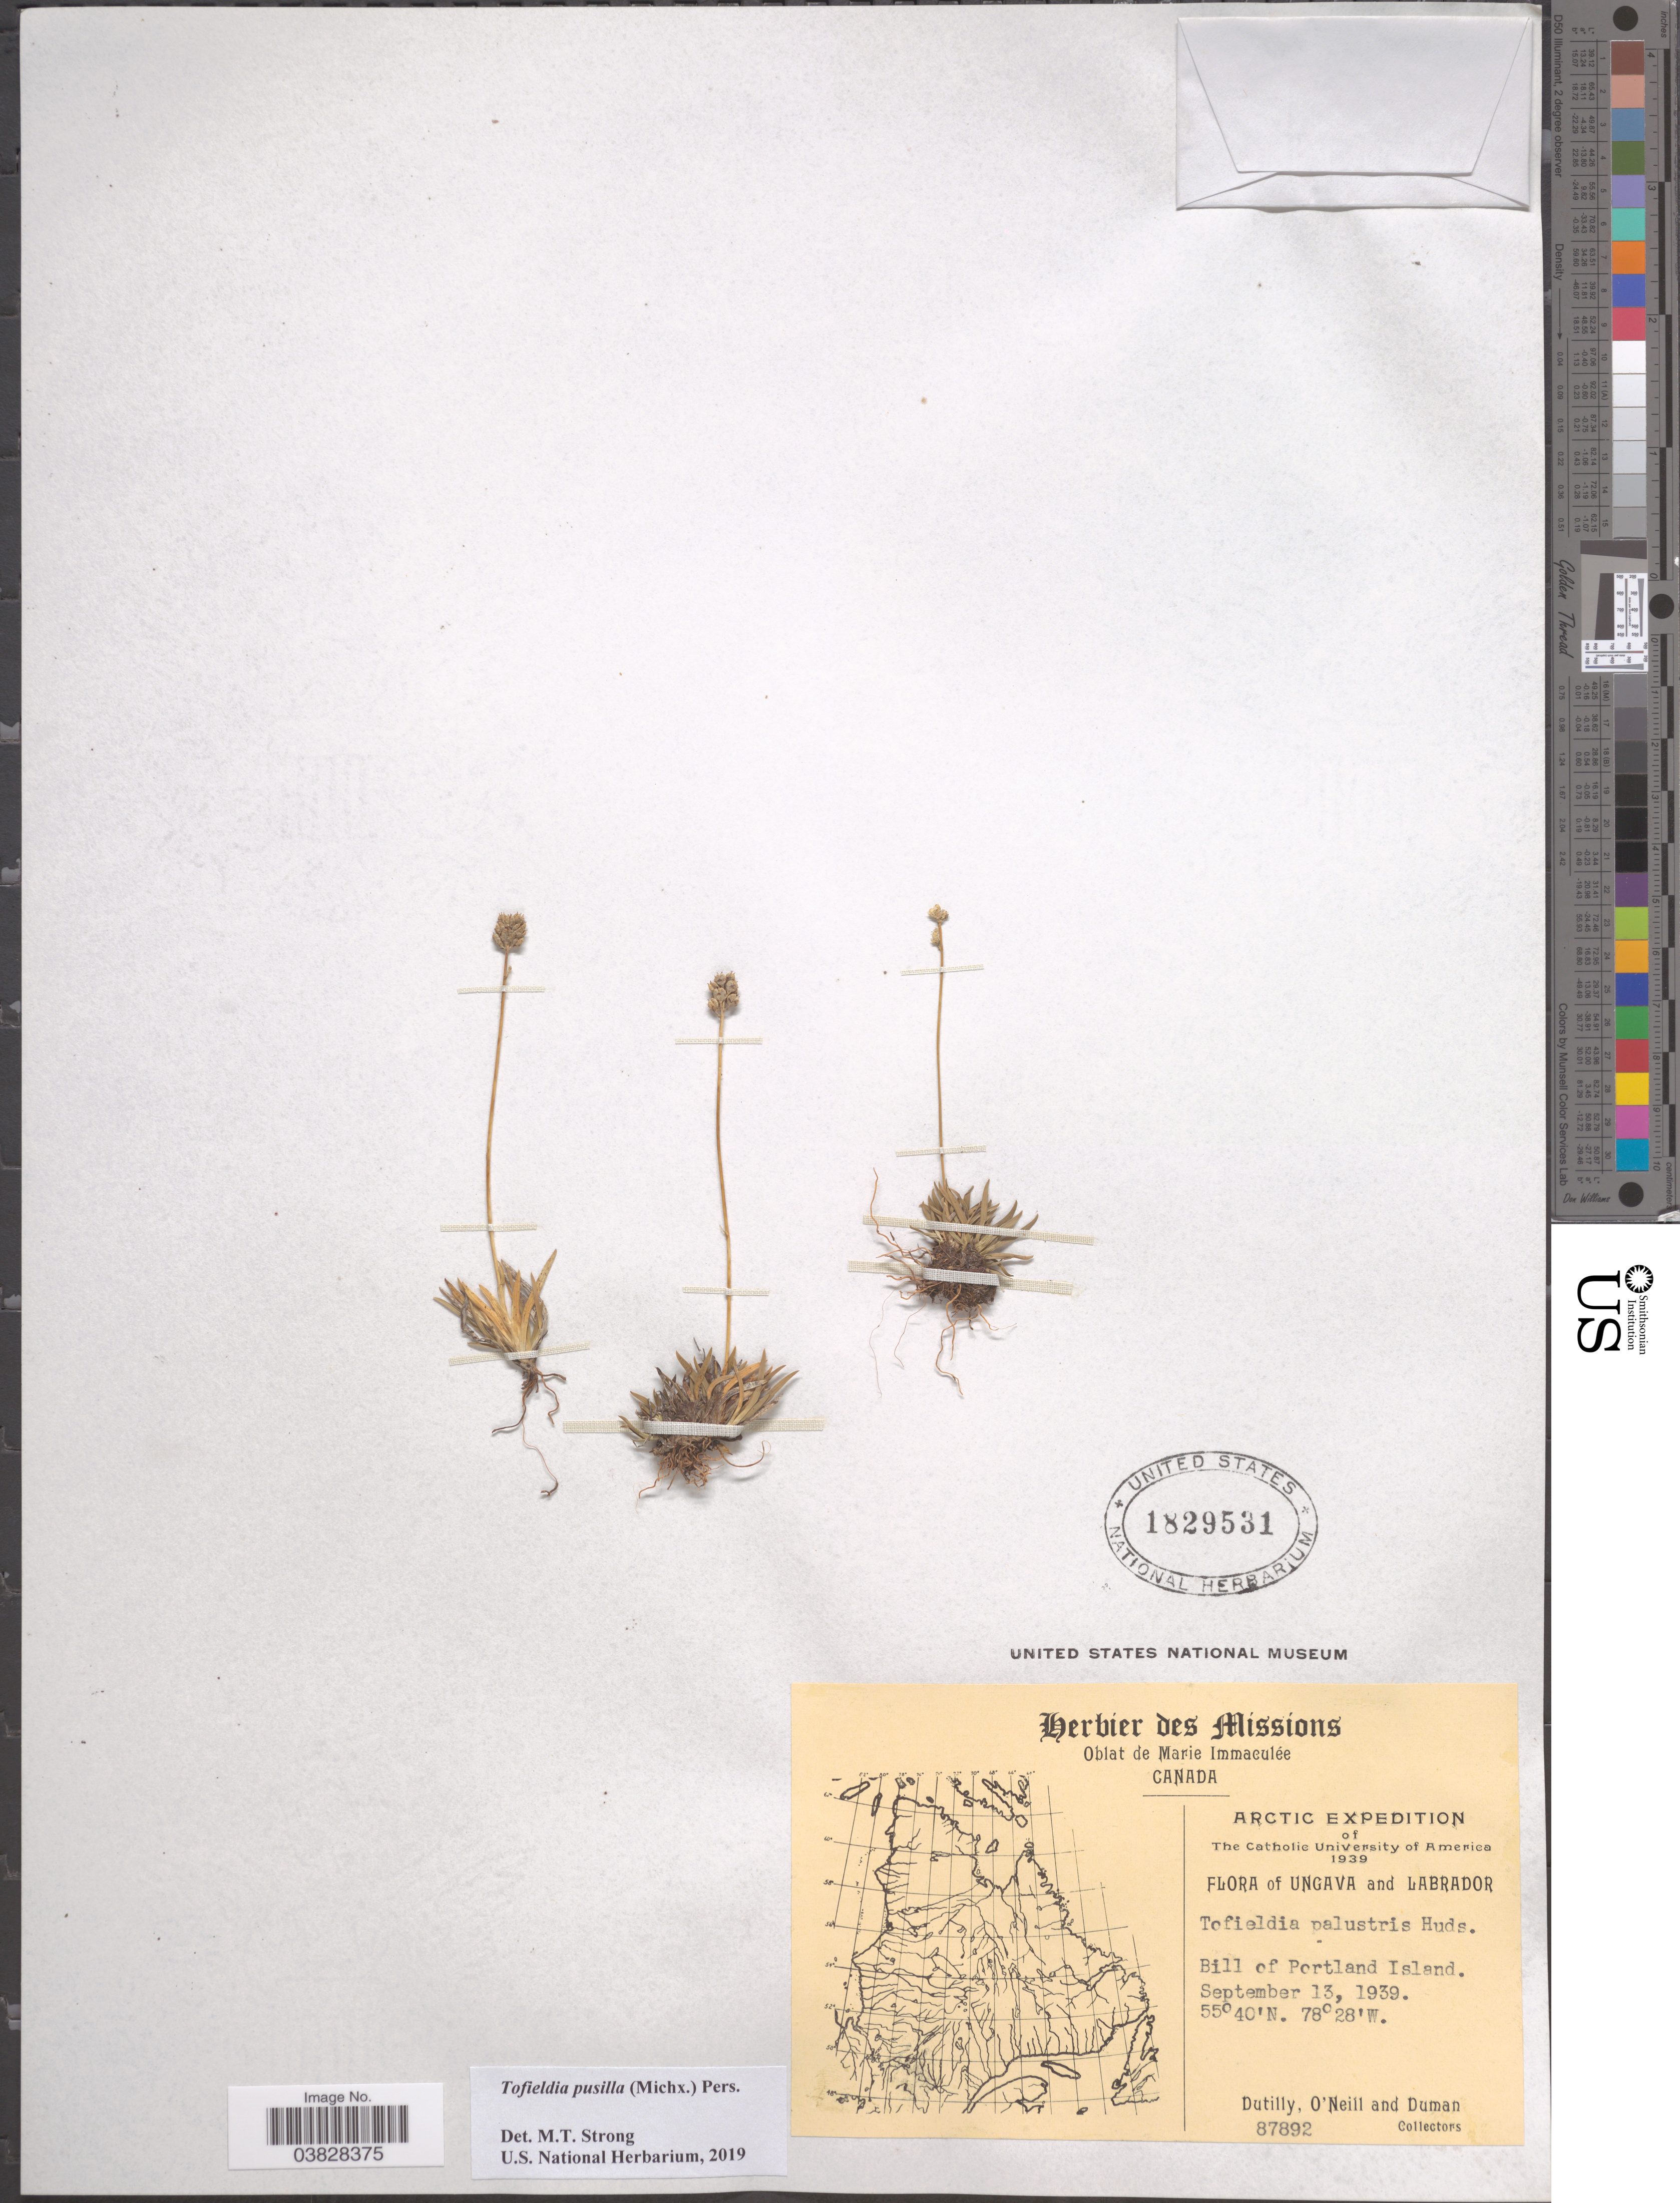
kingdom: Plantae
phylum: Tracheophyta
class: Liliopsida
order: Alismatales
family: Tofieldiaceae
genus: Tofieldia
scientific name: Tofieldia pusilla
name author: (Michx.) Pers.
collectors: -. Dutilly, -. O'Neill & -. Duman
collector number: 87892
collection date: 1939-09-13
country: Canada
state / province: Newfoundland and Labrador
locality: Ungava and Labrador. Bill of Portland Island.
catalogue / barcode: US 1829531